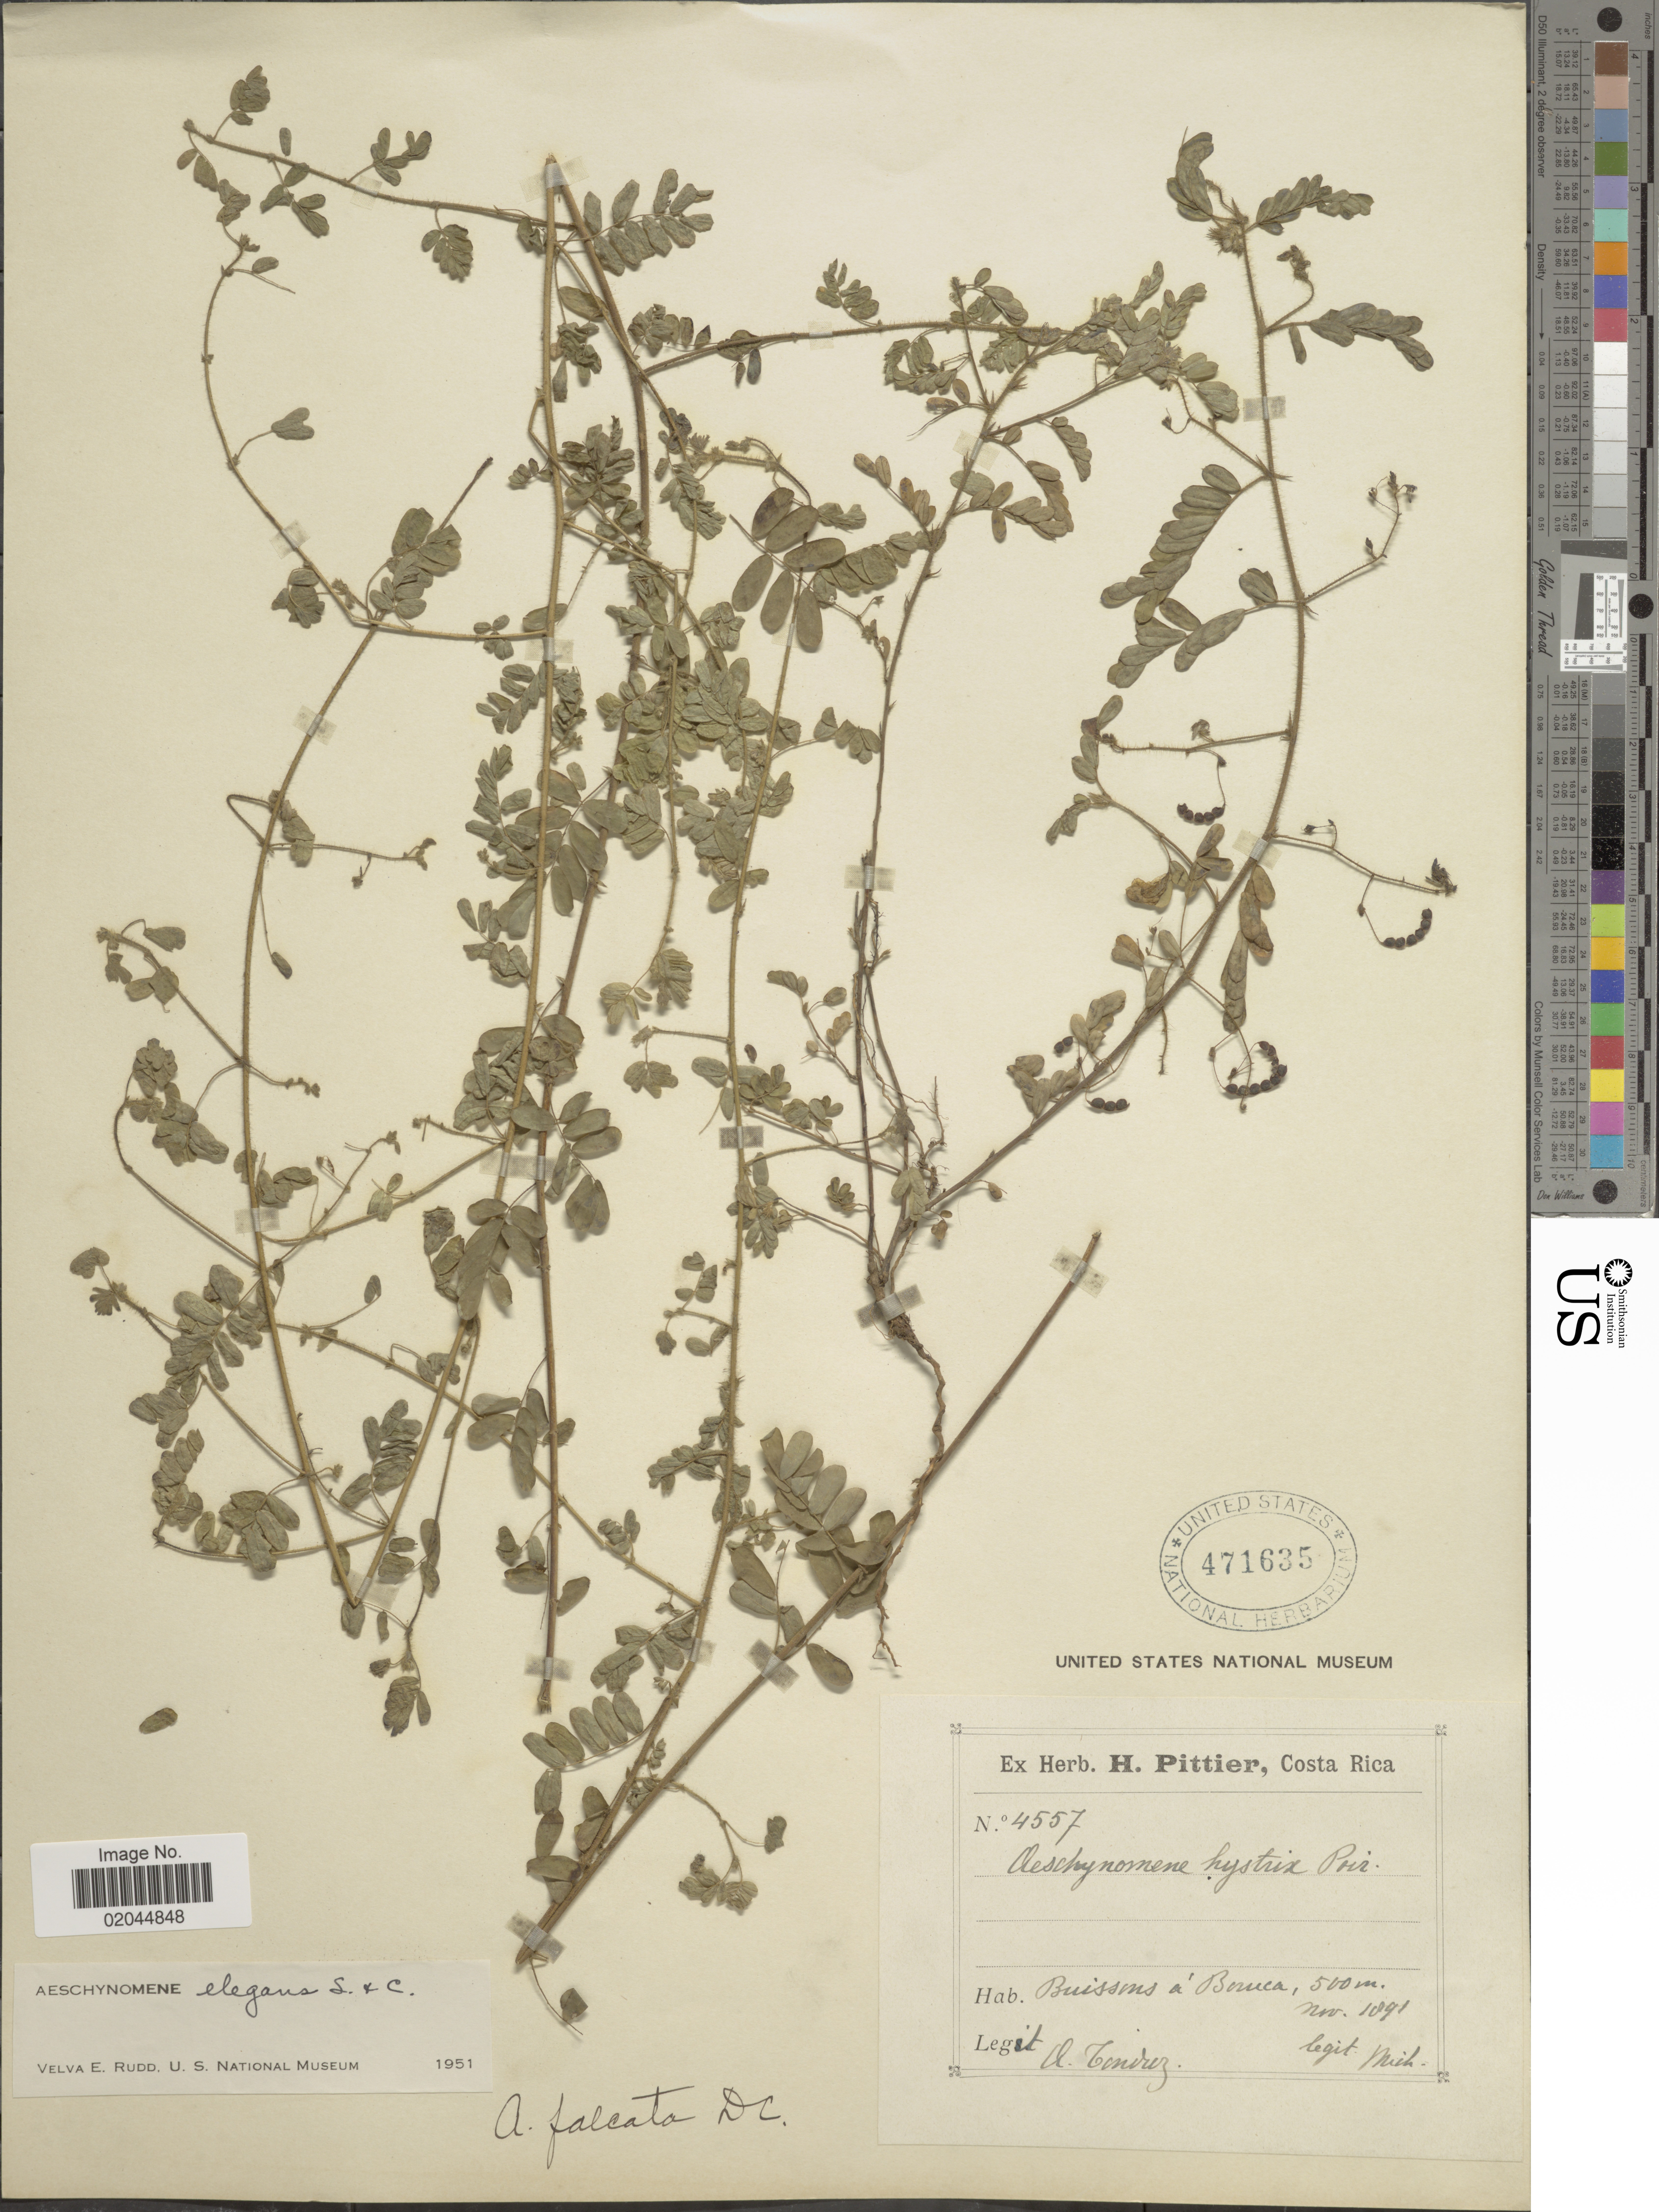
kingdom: Plantae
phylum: Tracheophyta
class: Magnoliopsida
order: Fabales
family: Fabaceae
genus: Aeschynomene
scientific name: Aeschynomene elegans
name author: Cham. ex Schltdl.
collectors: A. Tonduz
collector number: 4557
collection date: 1891-11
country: Costa Rica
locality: Buissons a Beruca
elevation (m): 500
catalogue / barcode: US 471635